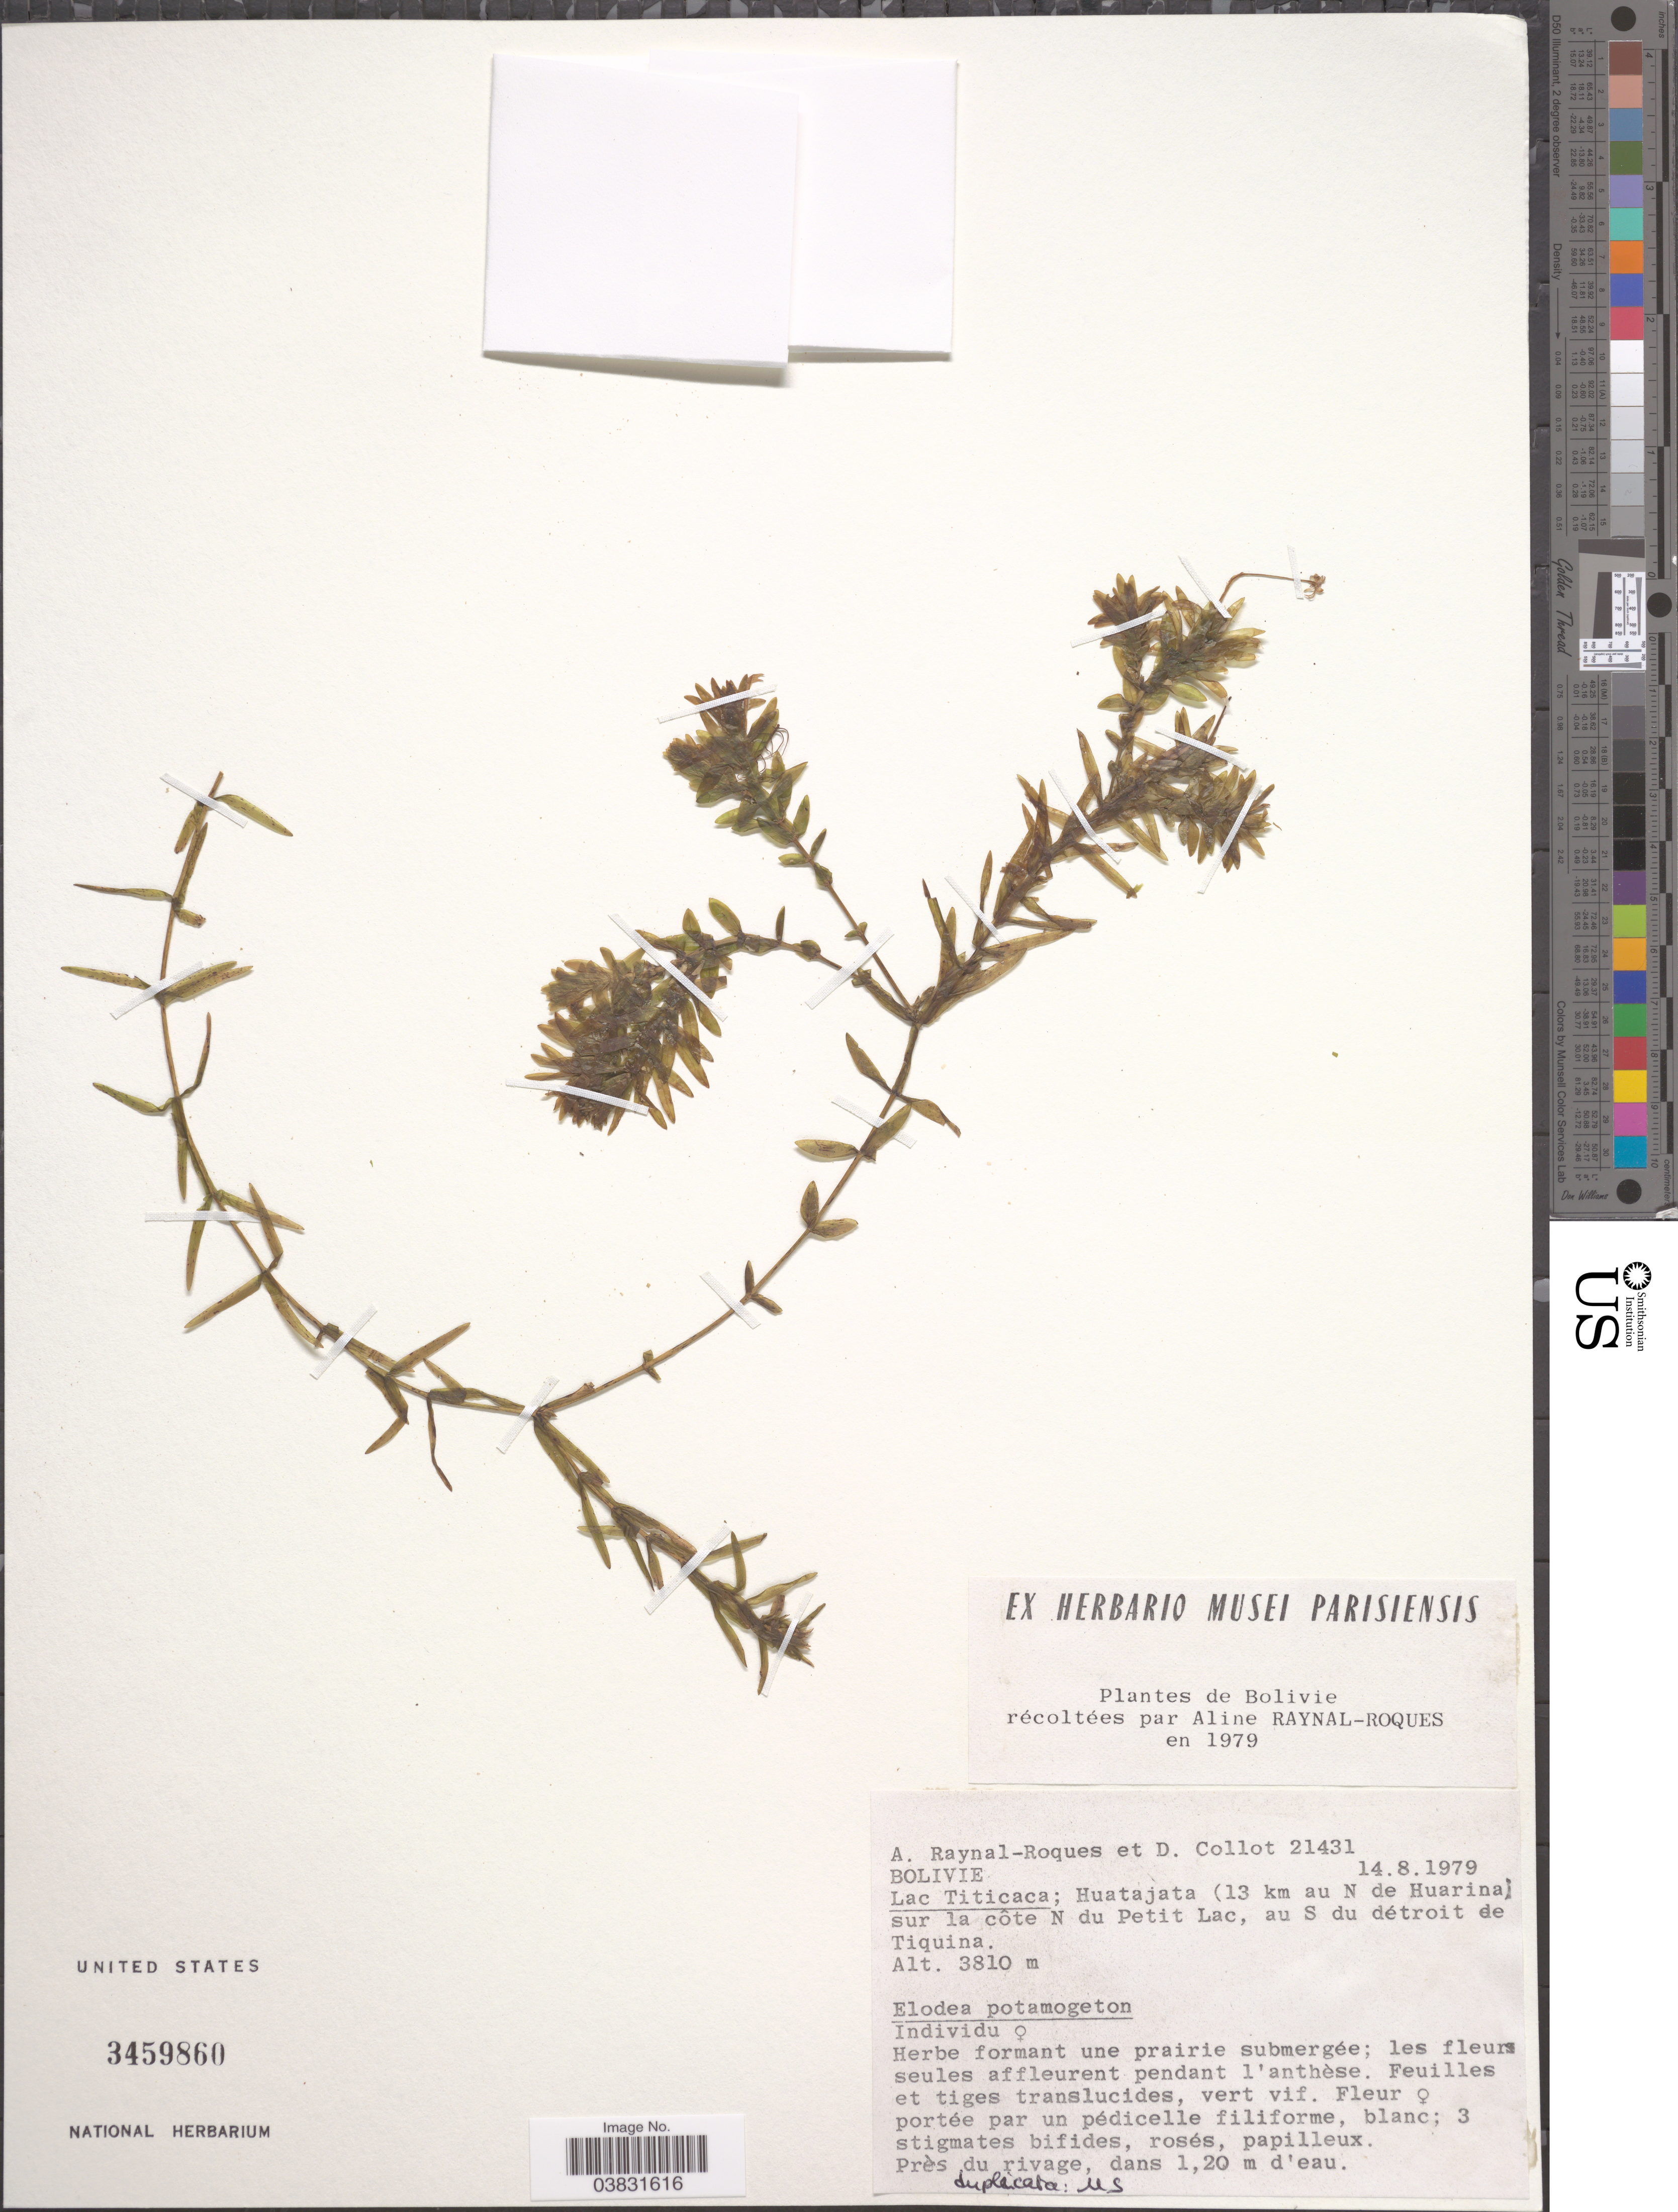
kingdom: Plantae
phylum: Tracheophyta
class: Liliopsida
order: Alismatales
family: Hydrocharitaceae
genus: Elodea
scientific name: Elodea potamogeton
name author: (Bertero) Espinosa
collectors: A. M. Raynal & D. Collot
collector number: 21431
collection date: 1979-08-14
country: Bolivia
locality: Lac Titicaca; Huatajata (13 km au N de Huarina) sur la côte N du Petit Lac, au S du détroit de Tiquina.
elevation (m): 3810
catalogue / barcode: US 3459860